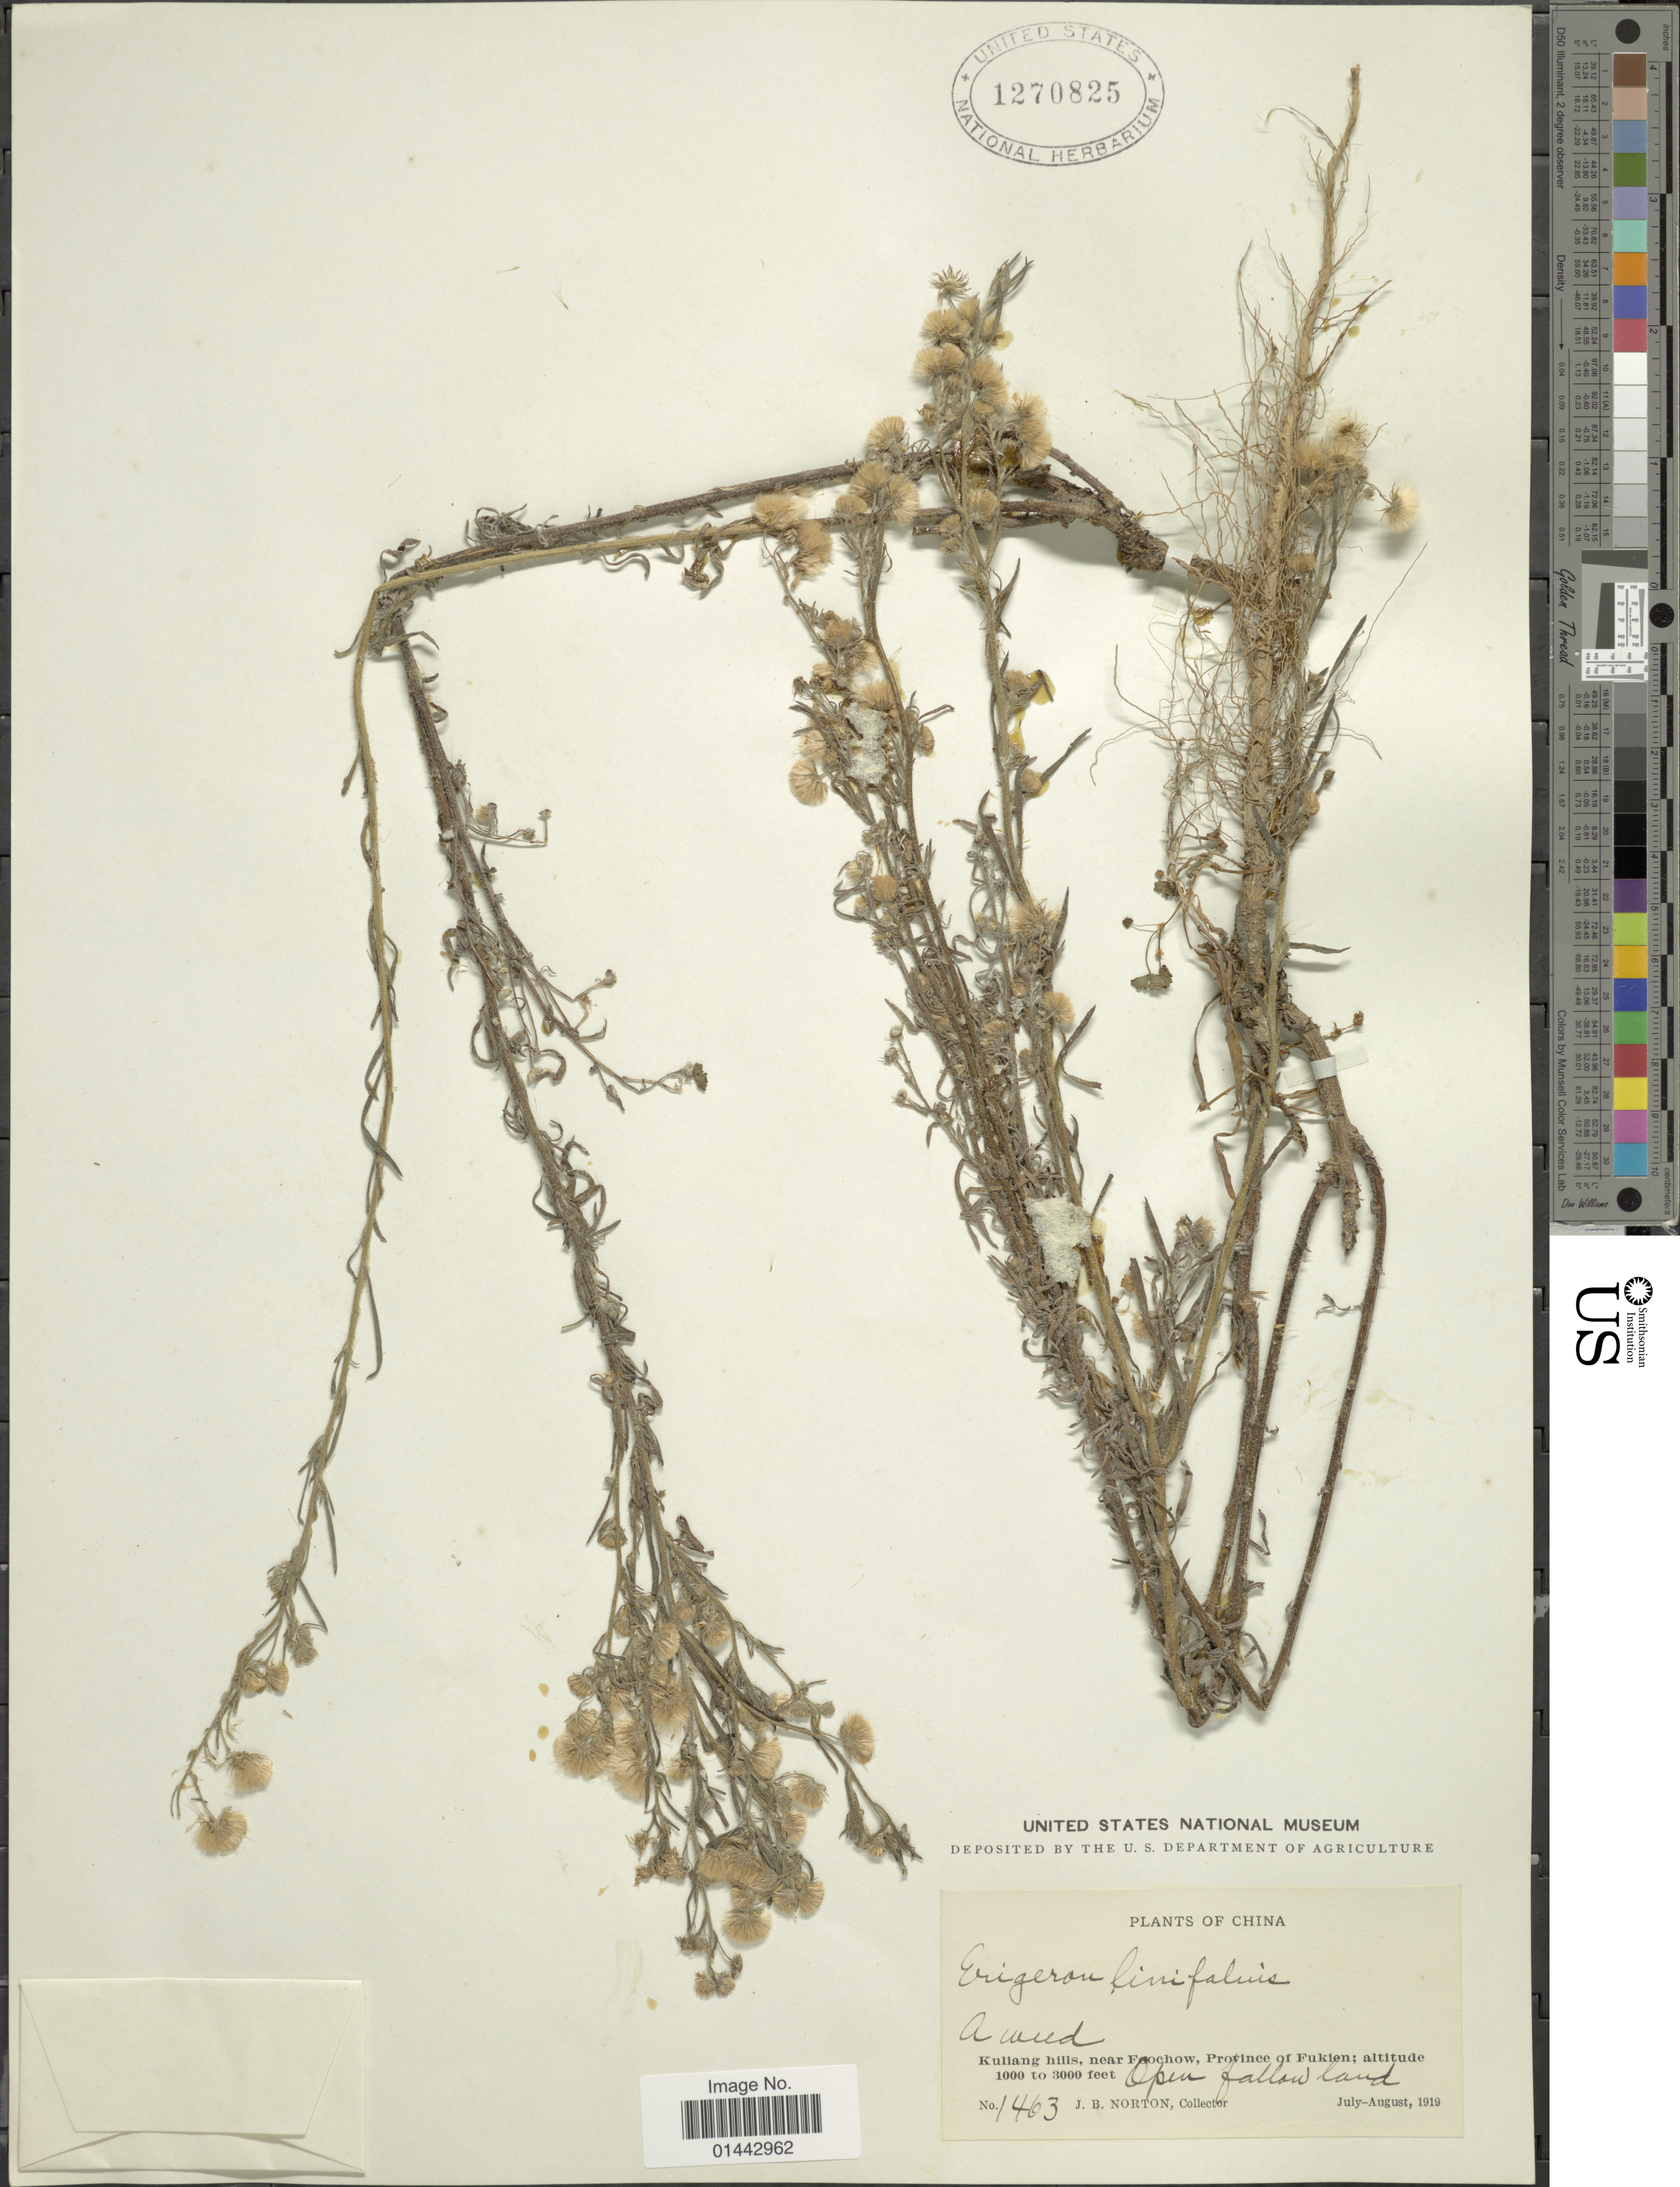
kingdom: Plantae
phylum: Tracheophyta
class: Magnoliopsida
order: Asterales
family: Asteraceae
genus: Erigeron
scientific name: Erigeron bonariensis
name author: L.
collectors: J. B. Norton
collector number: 1463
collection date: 1919-07/1919-08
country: China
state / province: Fujian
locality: Kuliang hills, near Foochow.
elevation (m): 305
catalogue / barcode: US 1207825